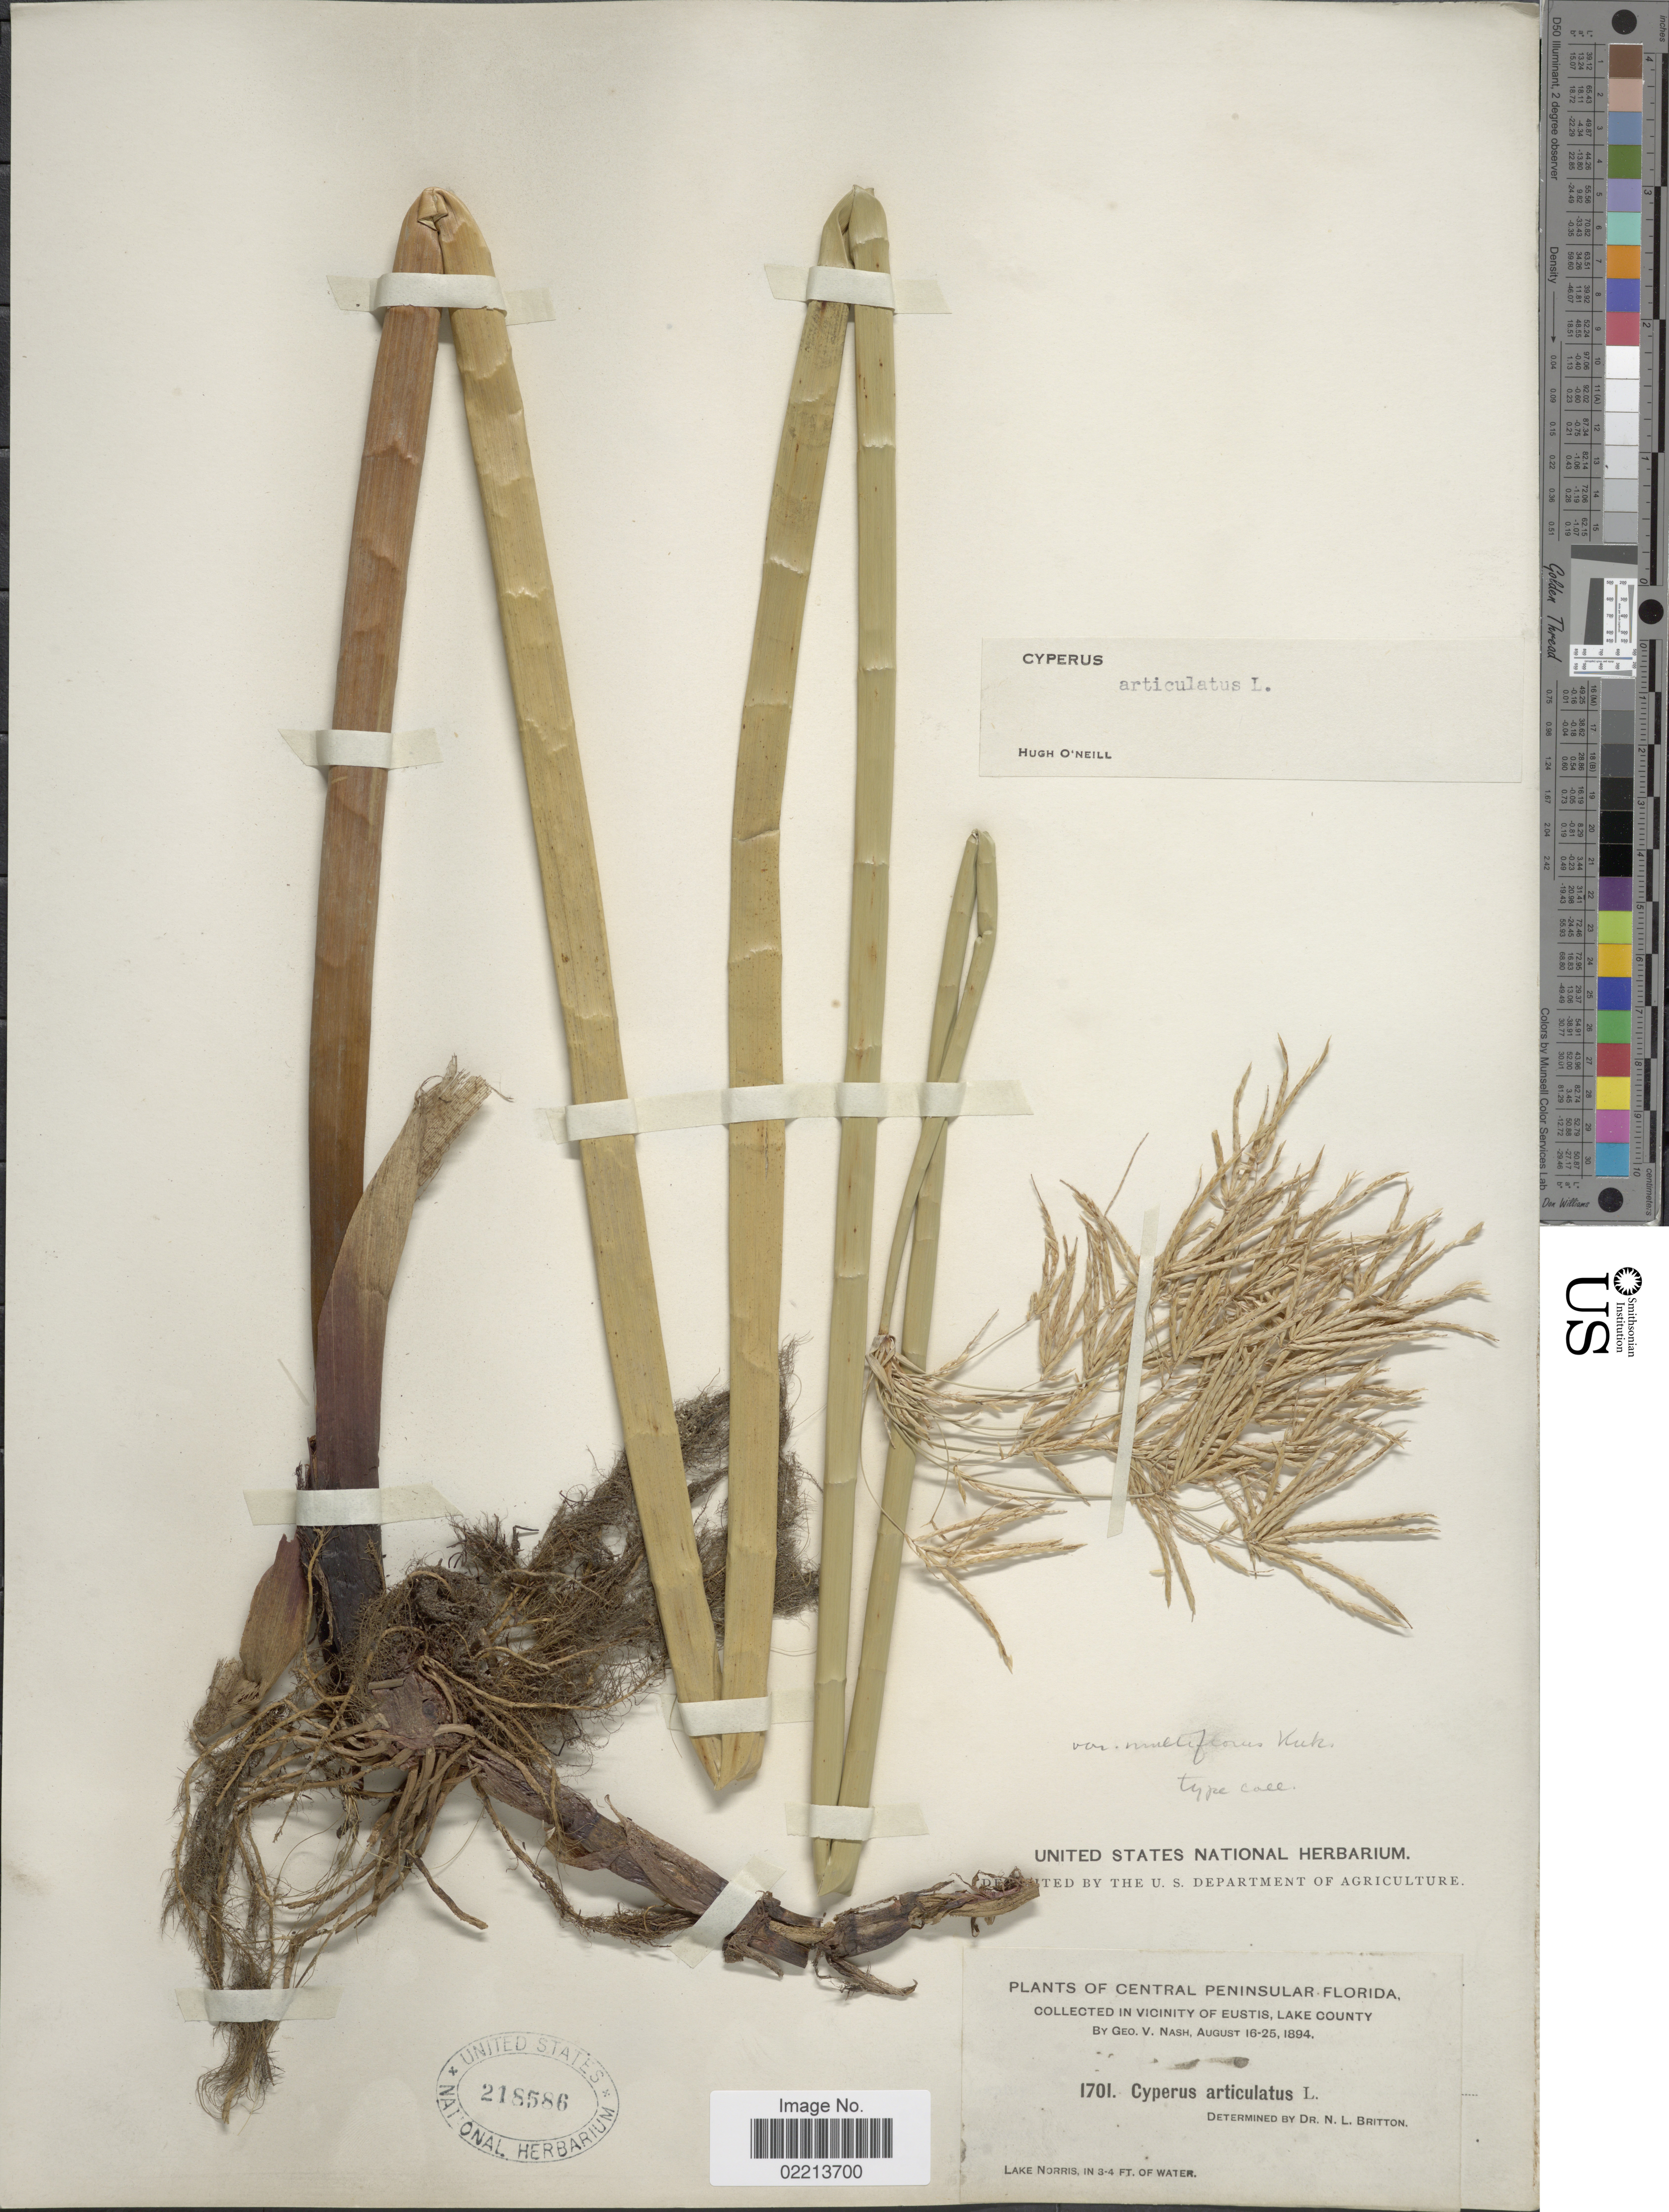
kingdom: Plantae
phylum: Tracheophyta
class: Liliopsida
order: Poales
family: Cyperaceae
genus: Cyperus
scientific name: Cyperus articulatus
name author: L.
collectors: G. V. Nash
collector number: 1701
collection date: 1894-08-16/1894-08-25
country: United States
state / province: Florida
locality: Central Peninsular, Lake Norris, in 3-4ft. of water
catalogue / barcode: US 218586